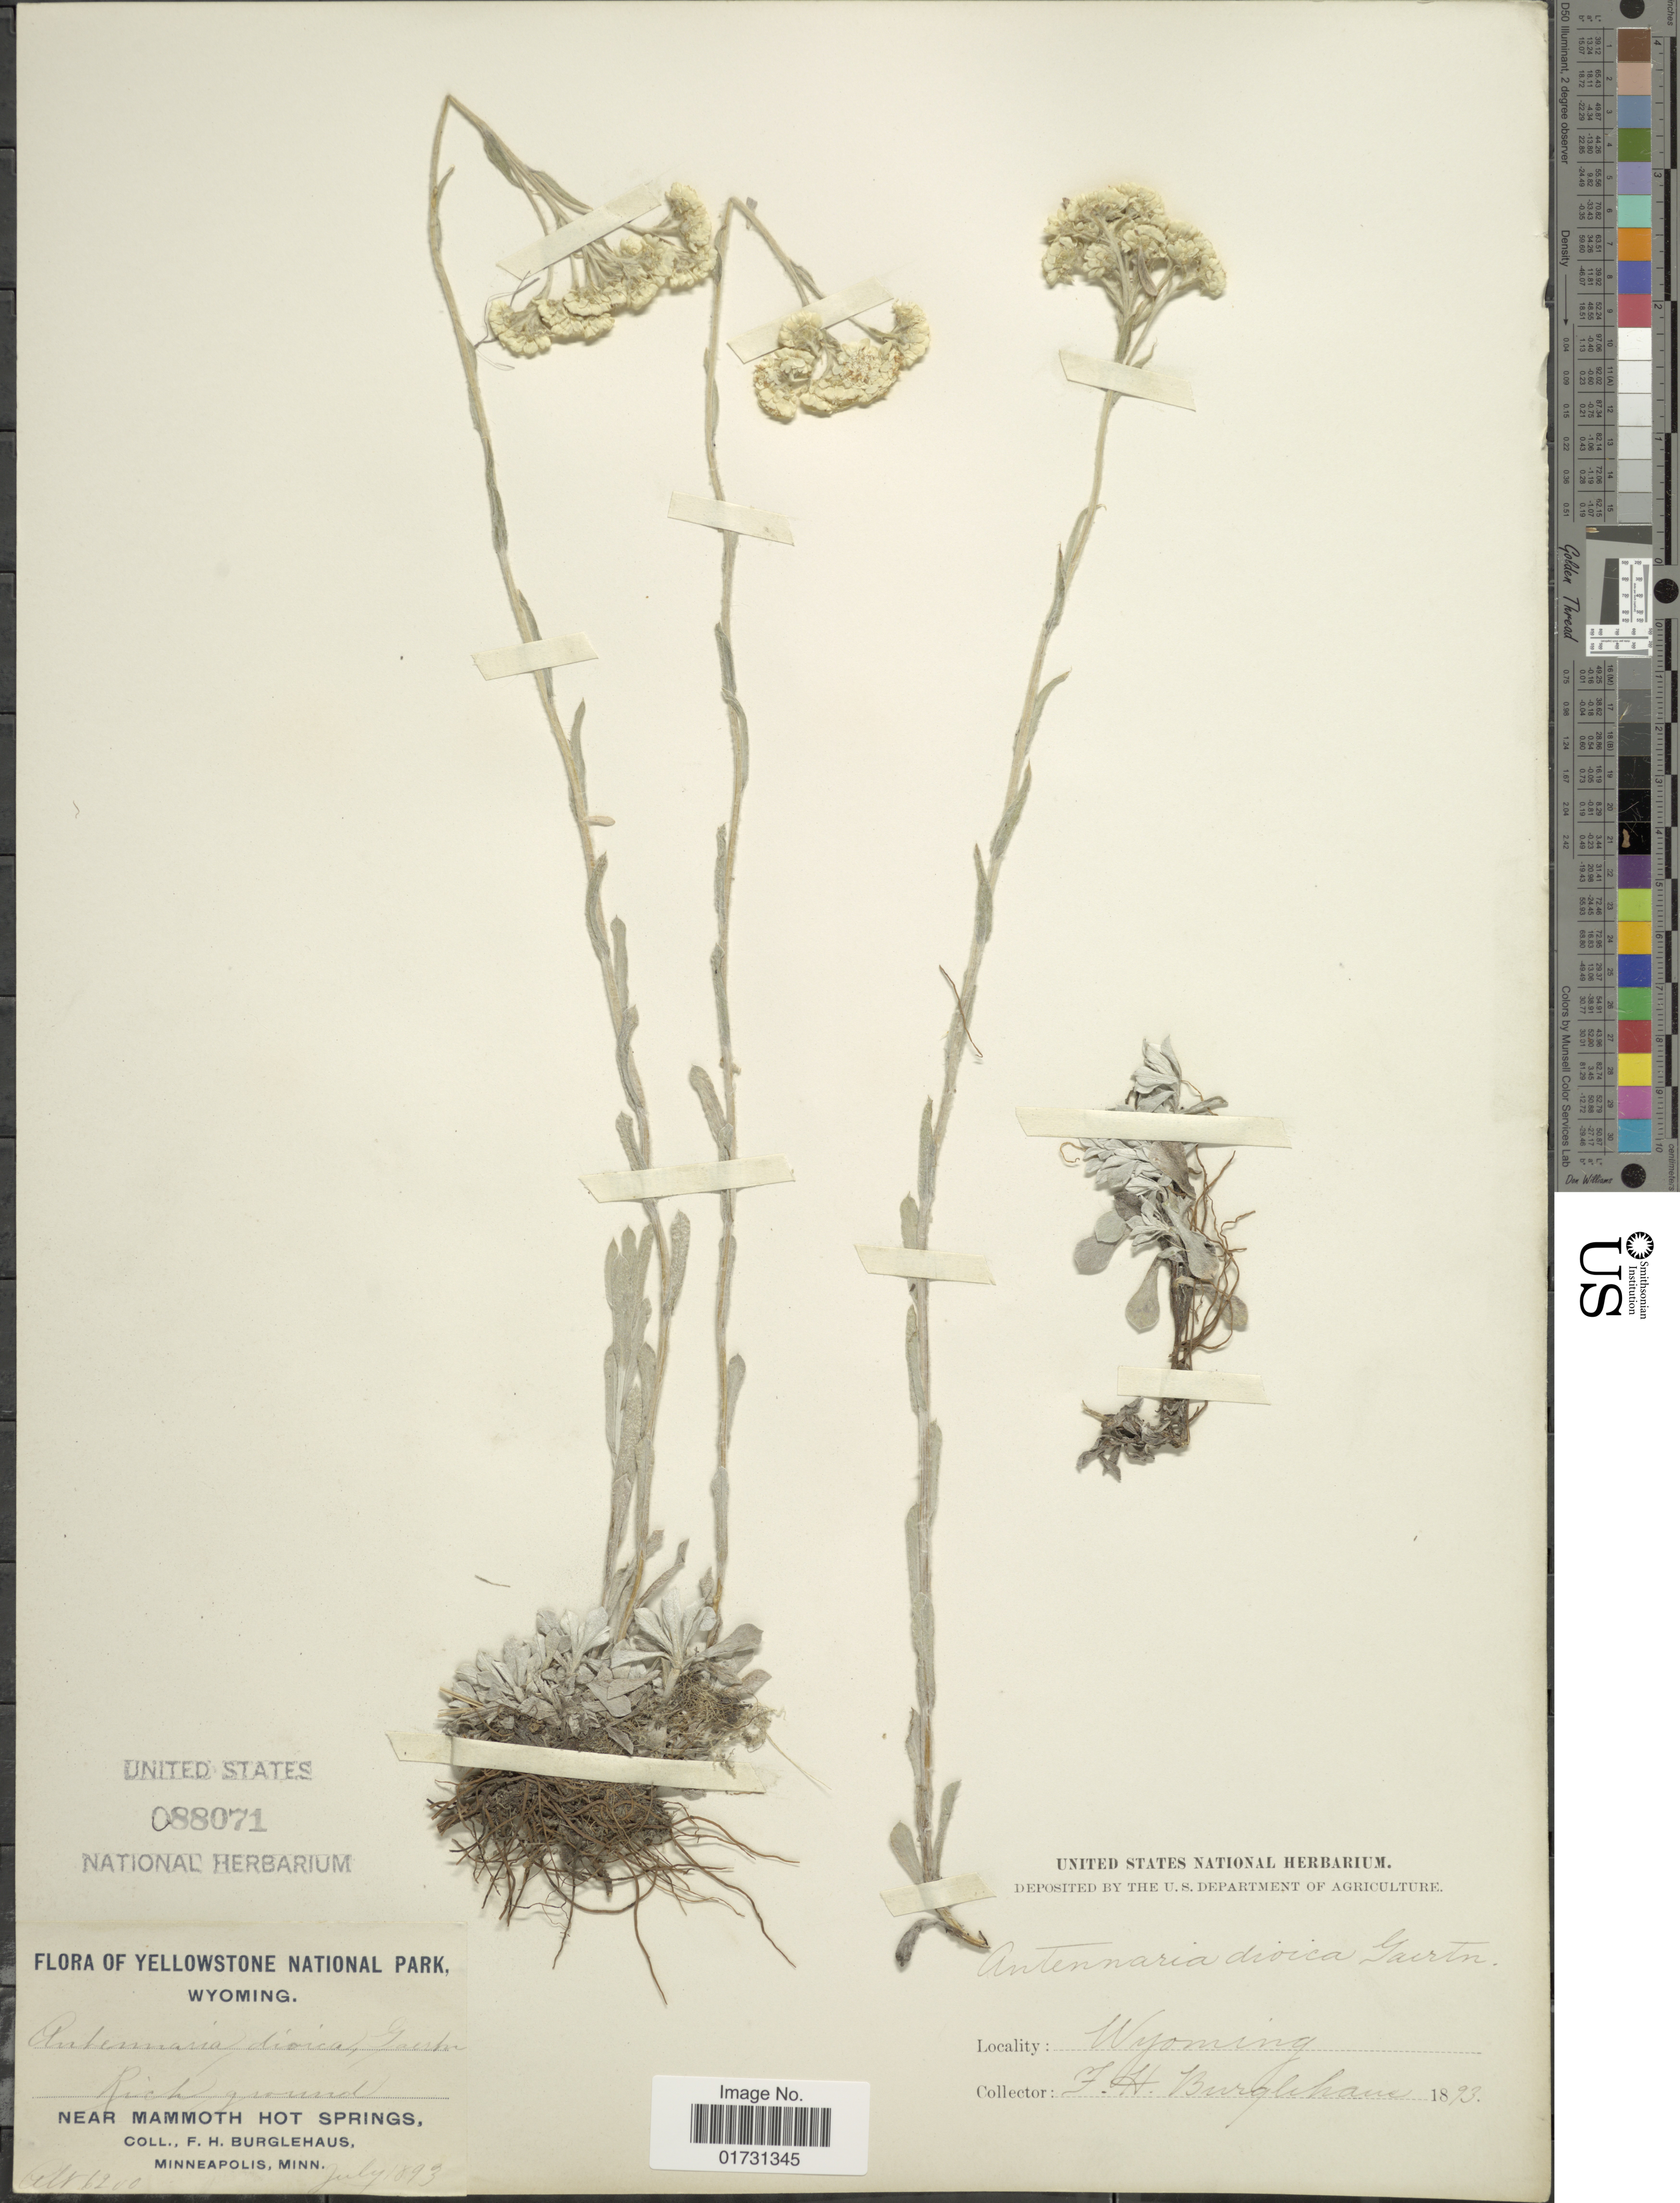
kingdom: Plantae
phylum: Tracheophyta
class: Magnoliopsida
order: Asterales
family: Asteraceae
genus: Antennaria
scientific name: Antennaria microcephala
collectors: F. Burglehaus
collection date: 1893-07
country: United States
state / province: Wyoming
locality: Yellowstone National Park, Near Mammoth Hot Springs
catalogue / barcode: US 88071